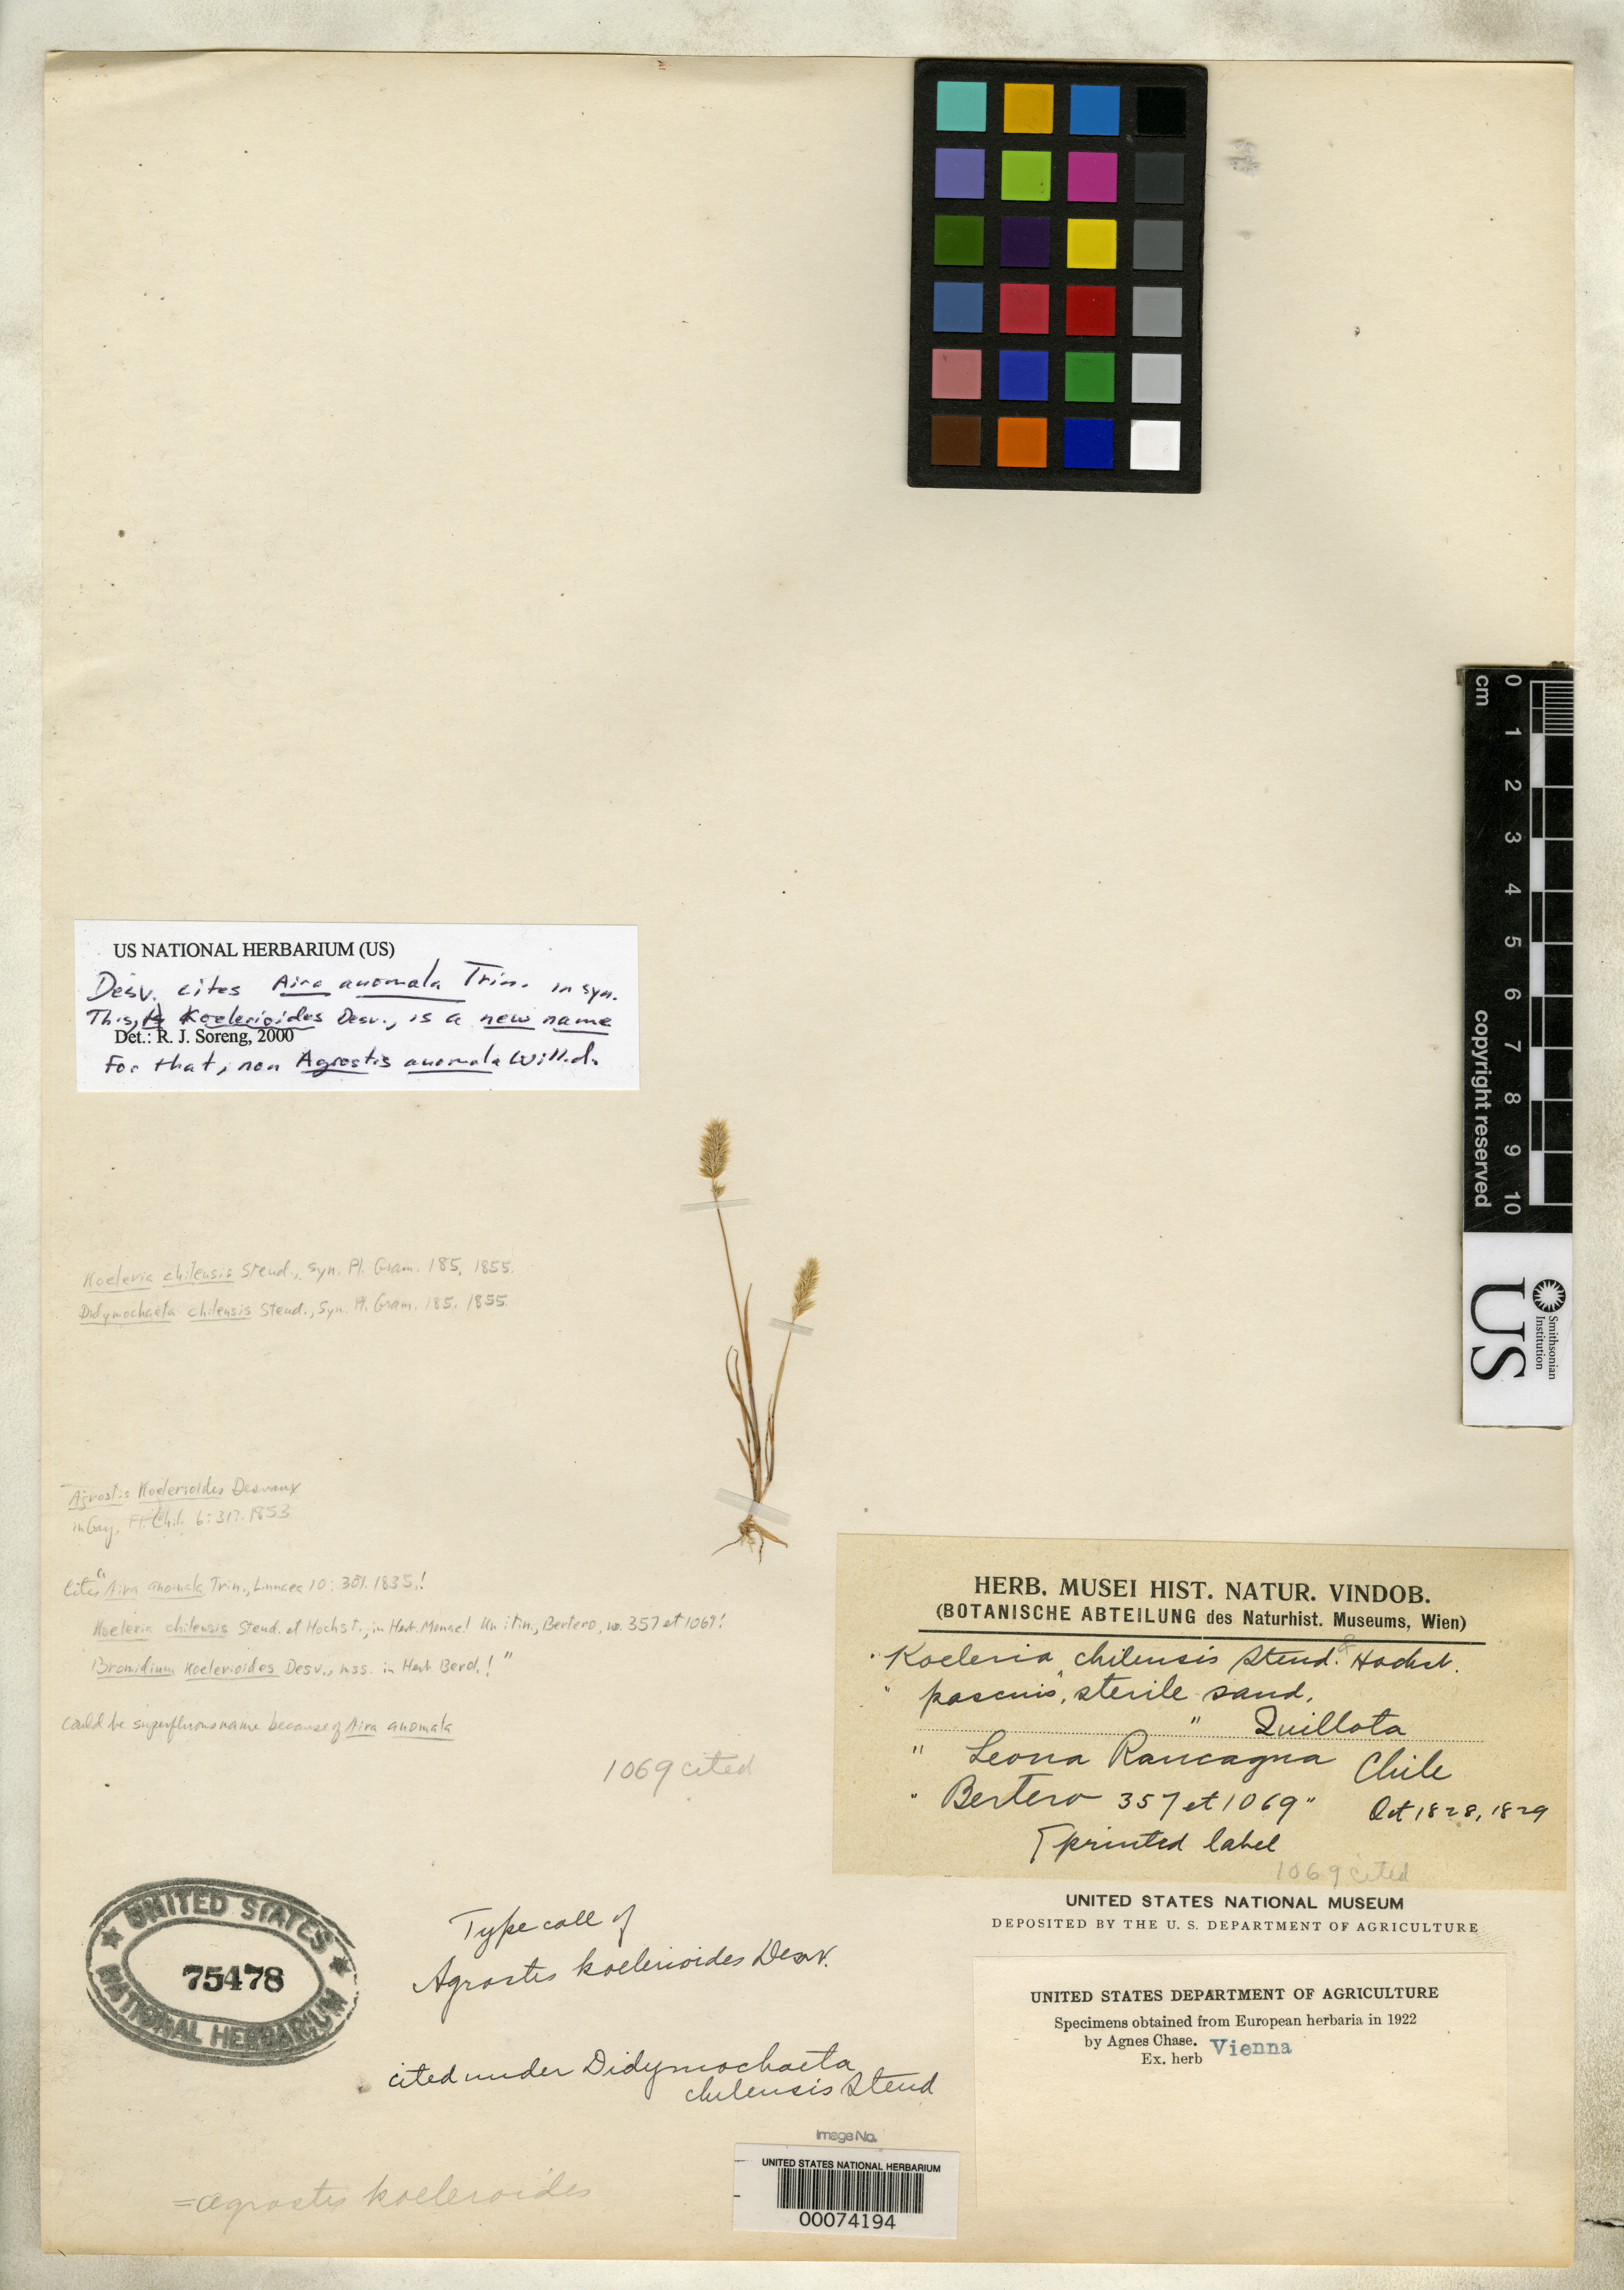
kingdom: Plantae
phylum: Tracheophyta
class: Liliopsida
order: Poales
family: Poaceae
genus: Agrostis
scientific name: Agrostis koelerioides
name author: É. Desv. in Gay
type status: Type Collection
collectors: C. L. G. Bertero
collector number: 1069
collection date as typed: Oct 1829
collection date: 1829-10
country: Chile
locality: Leona Rancagna.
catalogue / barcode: US 75478